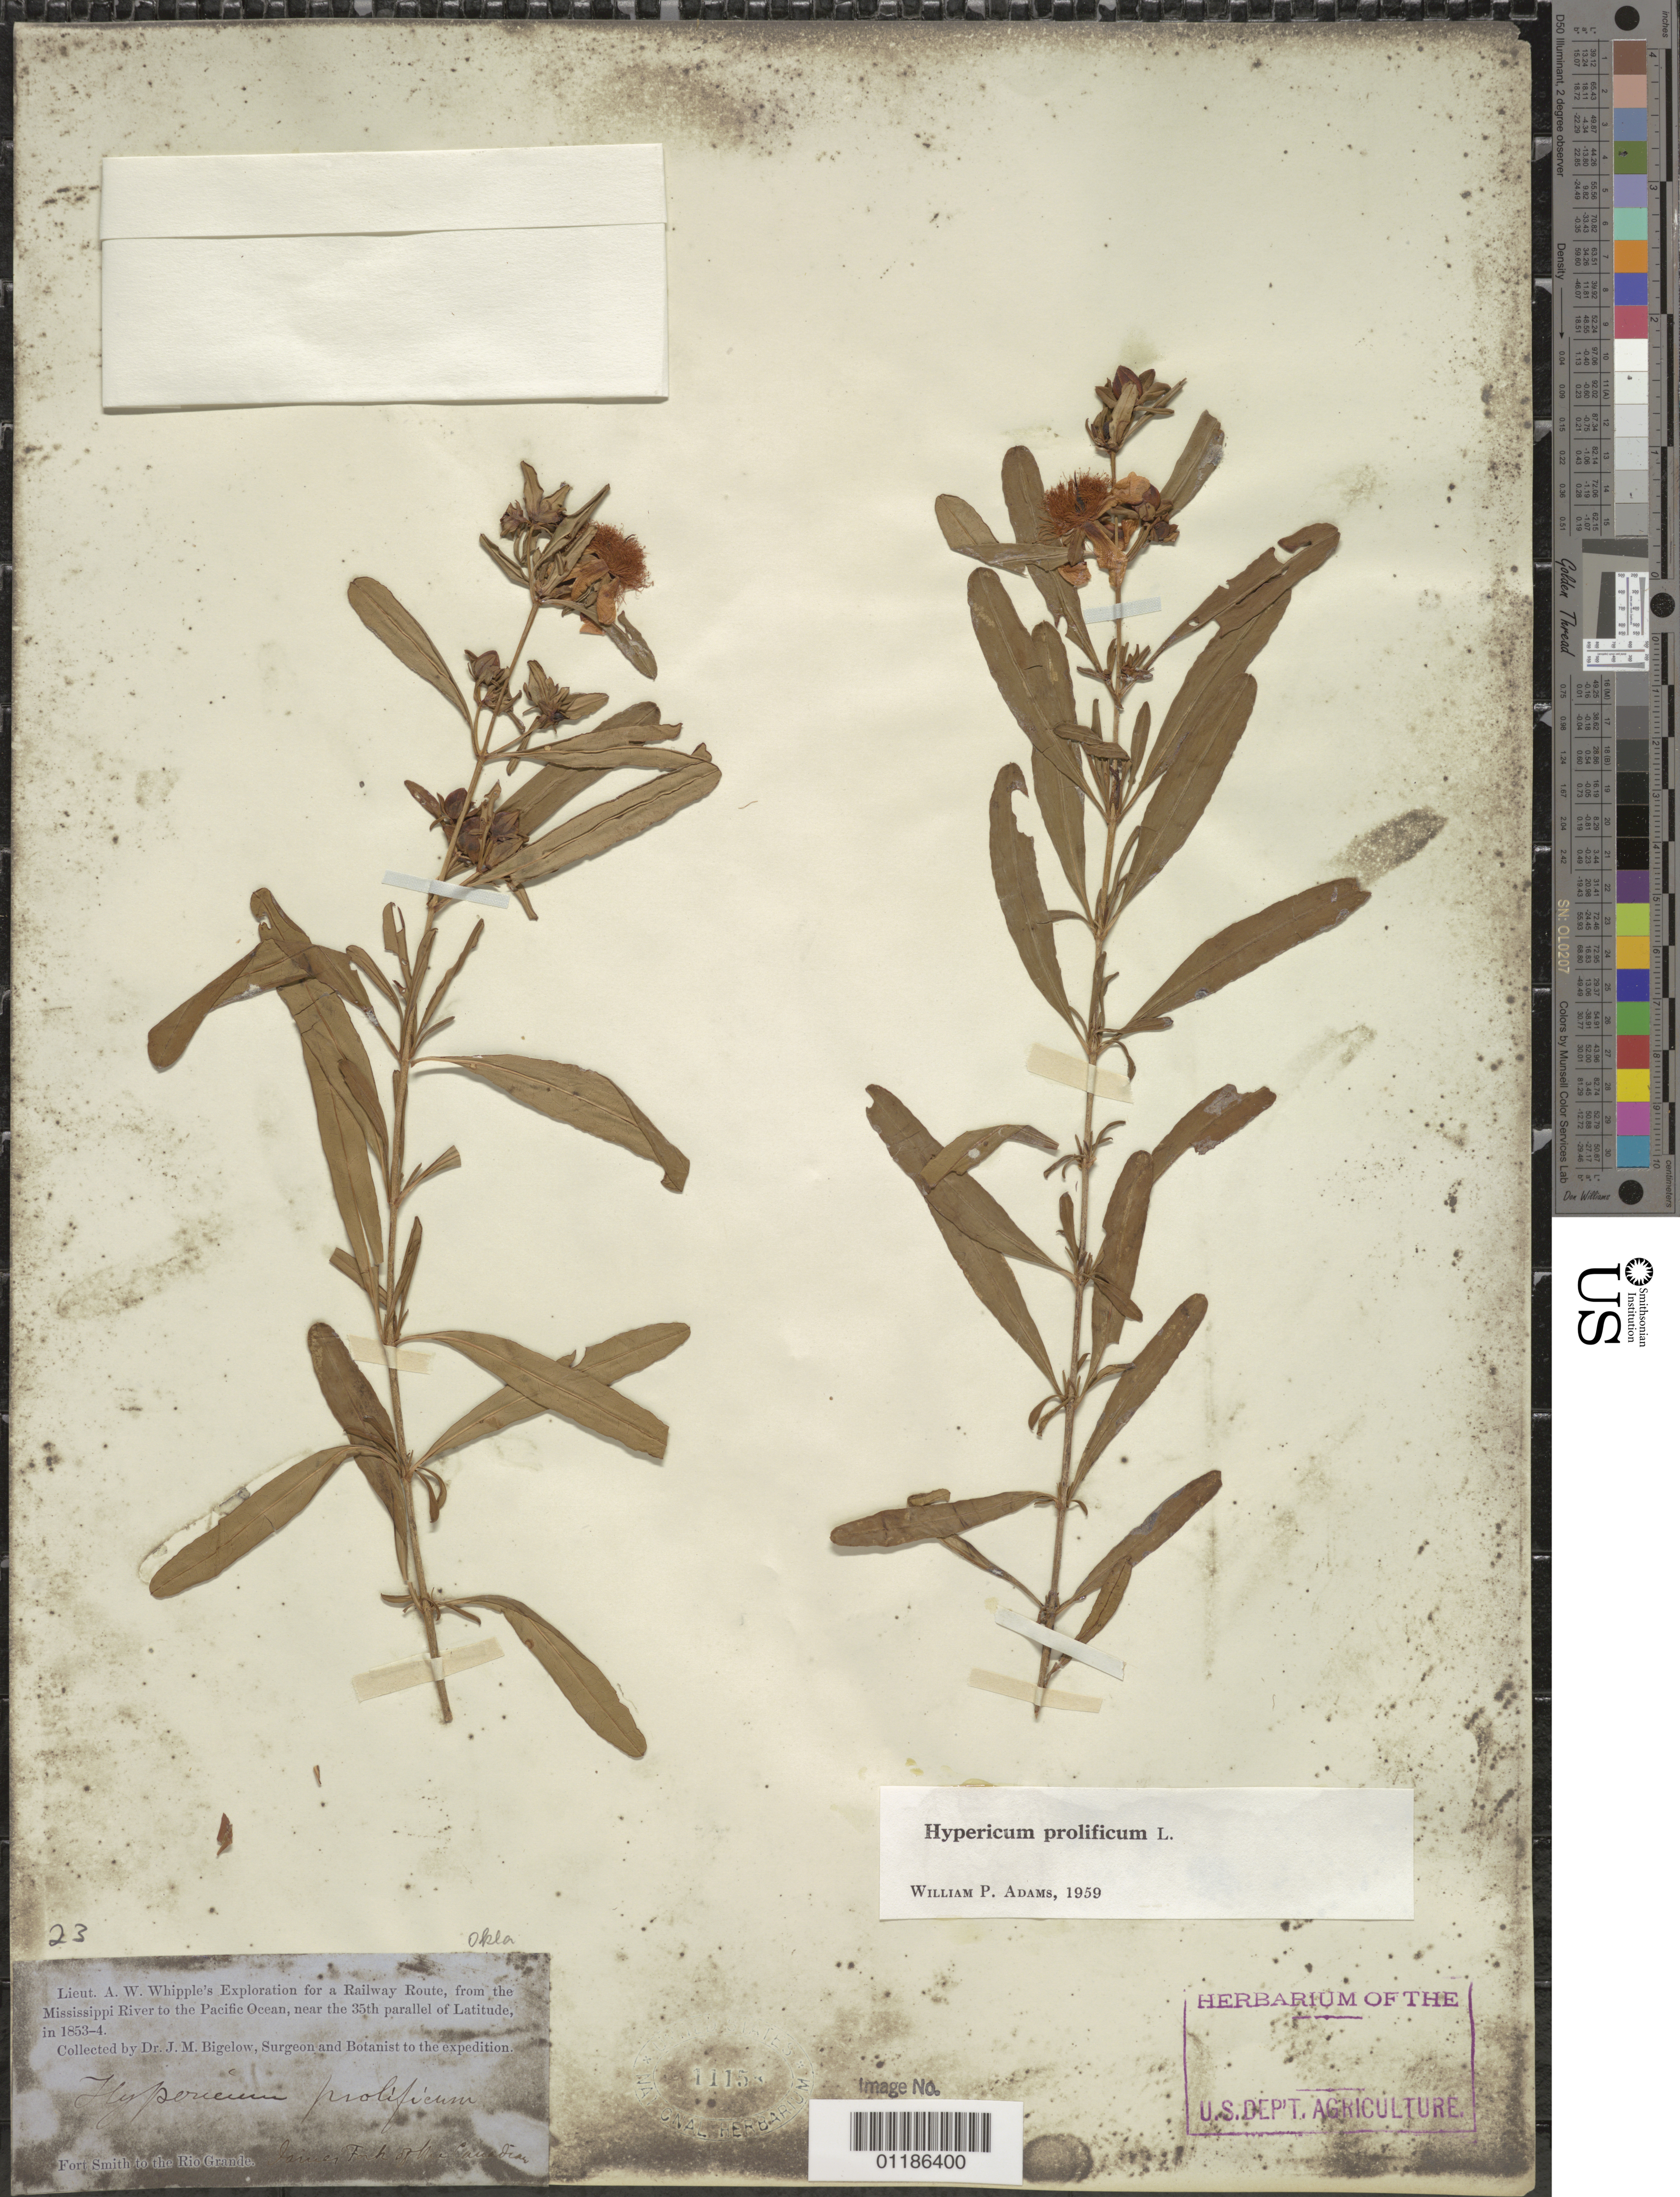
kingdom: Plantae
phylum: Tracheophyta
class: Magnoliopsida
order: Malpighiales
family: Hypericaceae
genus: Hypericum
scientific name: Hypericum prolificum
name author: L.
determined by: Adams, W. P.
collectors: J. M. Bigelow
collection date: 1853/1854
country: United States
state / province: Oklahoma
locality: Fort Smith to the Rio Grande, James Fork of the Canadian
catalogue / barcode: US 11158